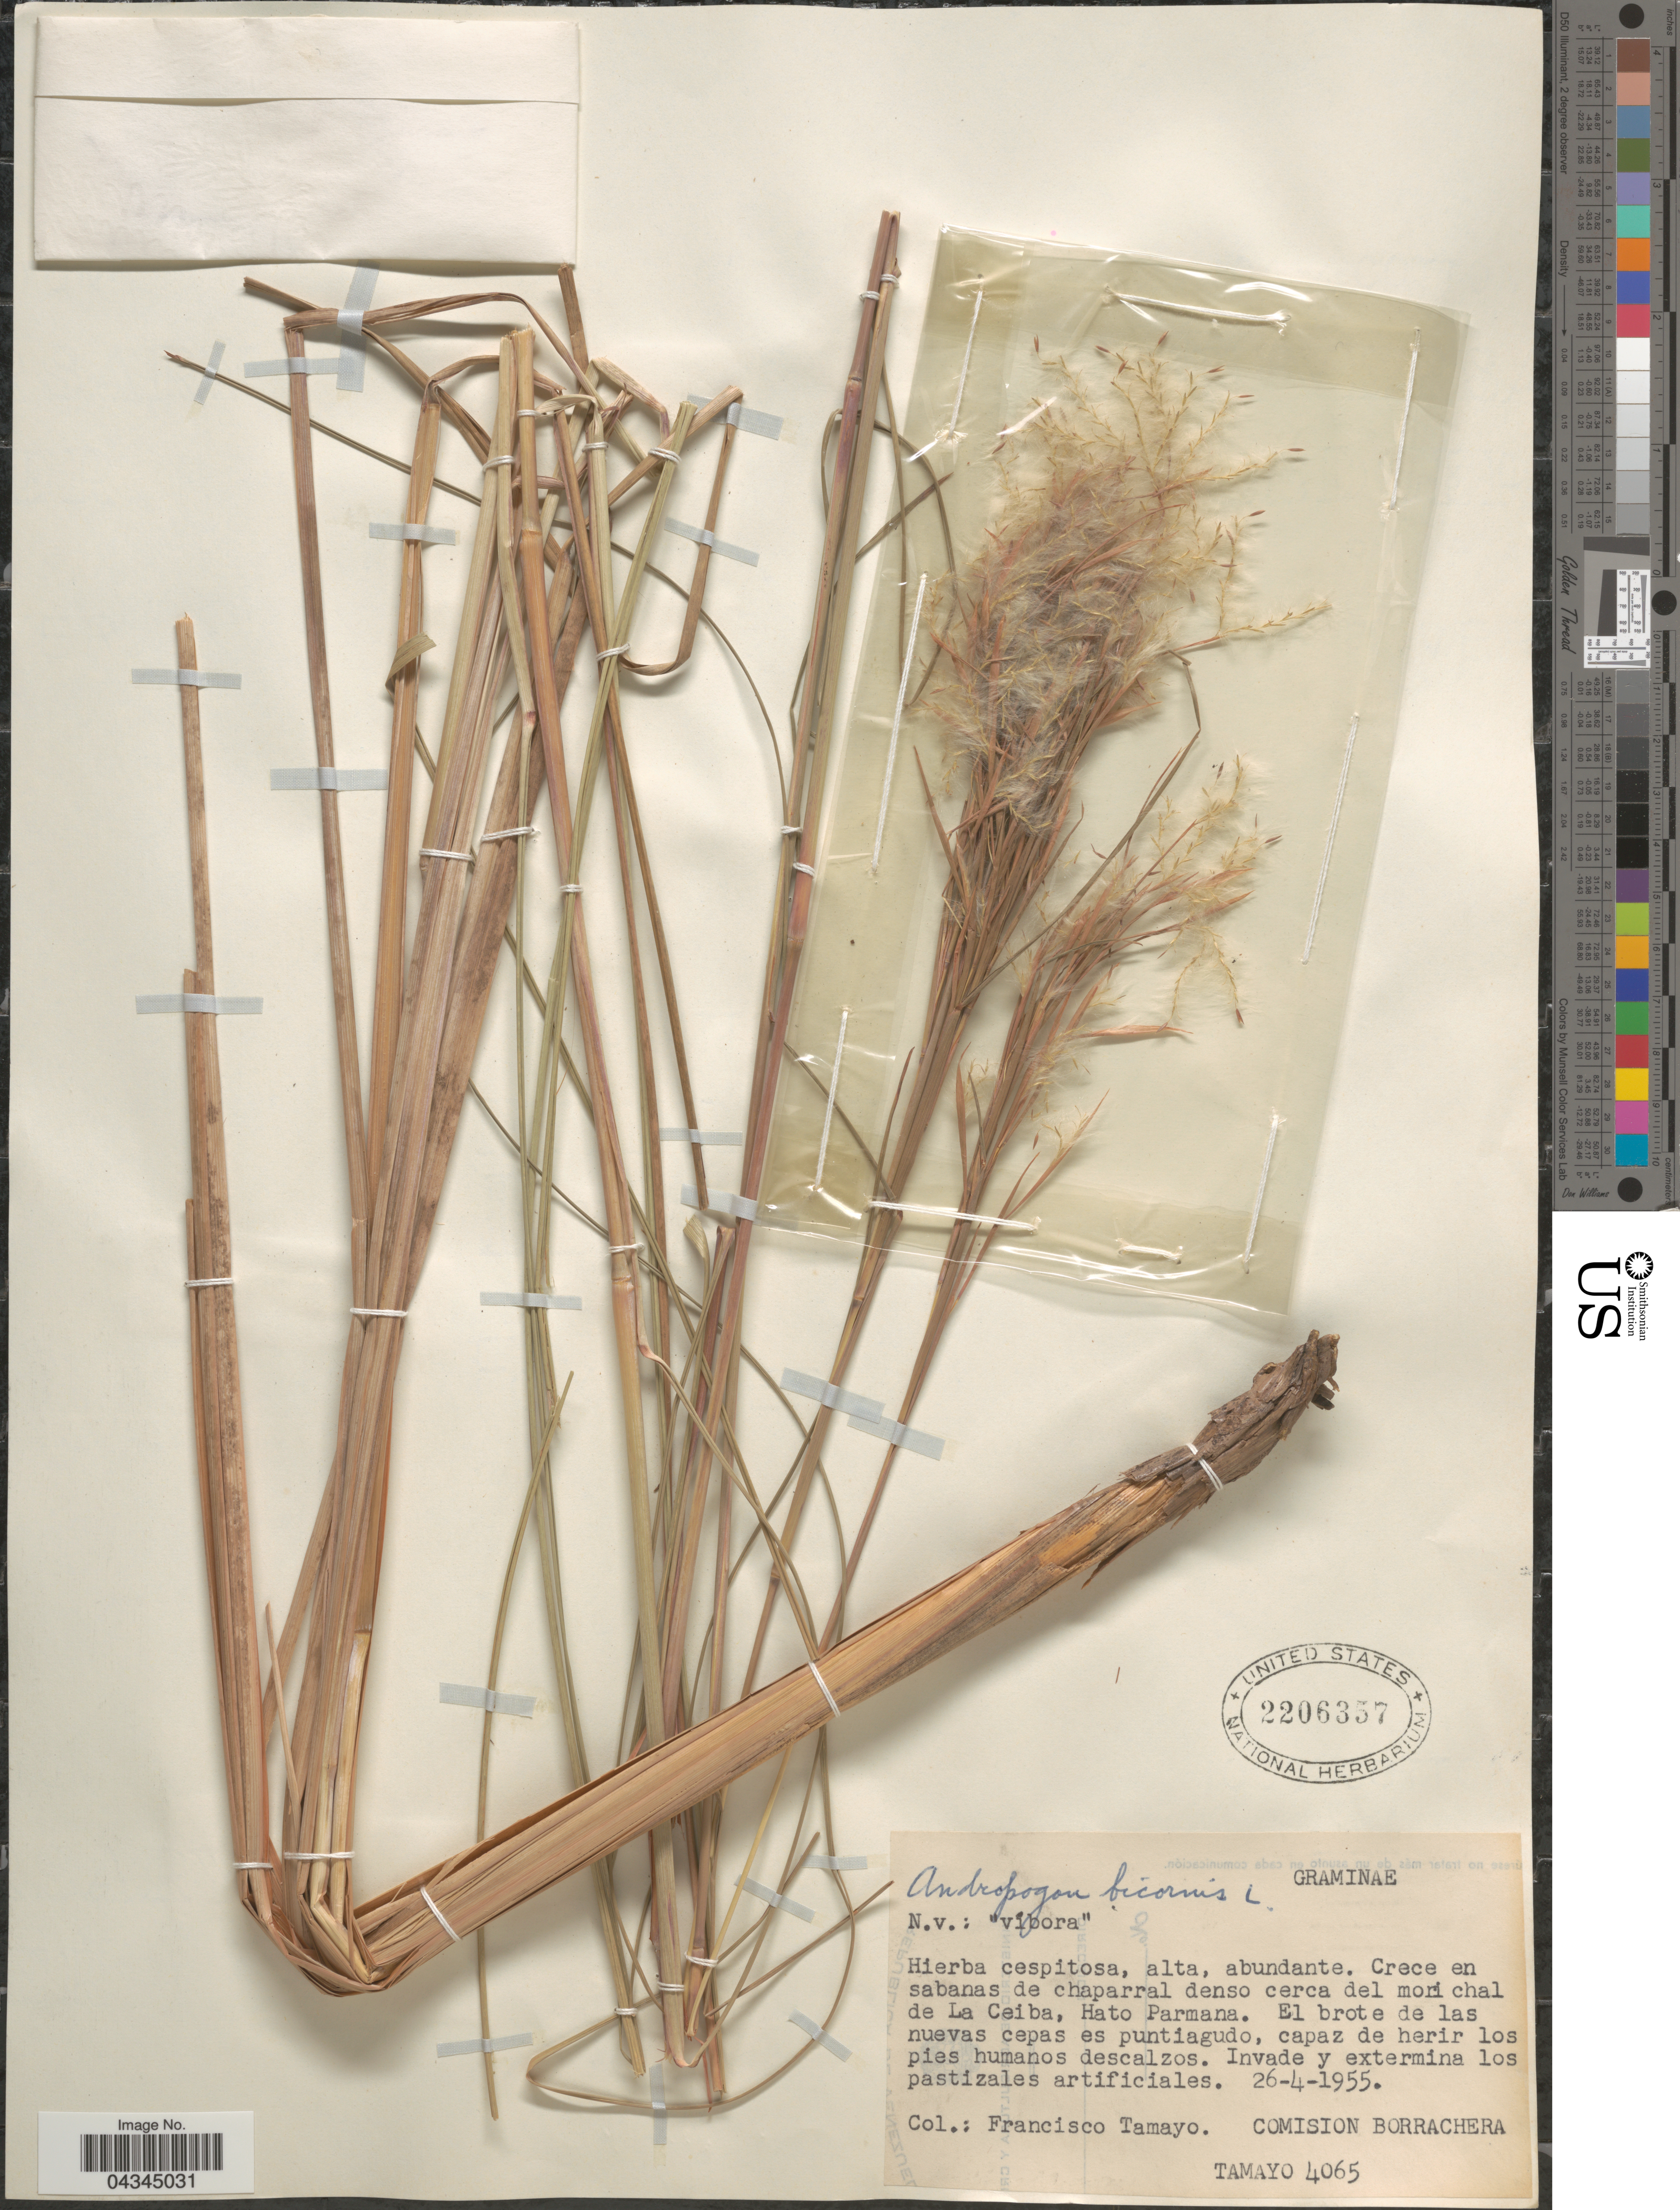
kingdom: Plantae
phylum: Tracheophyta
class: Liliopsida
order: Poales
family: Poaceae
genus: Andropogon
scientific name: Andropogon bicornis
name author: L.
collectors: F. Tamayo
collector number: Tamayo4065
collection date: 1955-04-26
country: Puerto Rico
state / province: Ceiba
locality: Crece en sabanas de chaparral denso cerca del mori chal de La Ceiba, Hato Parmana.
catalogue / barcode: US 2206357